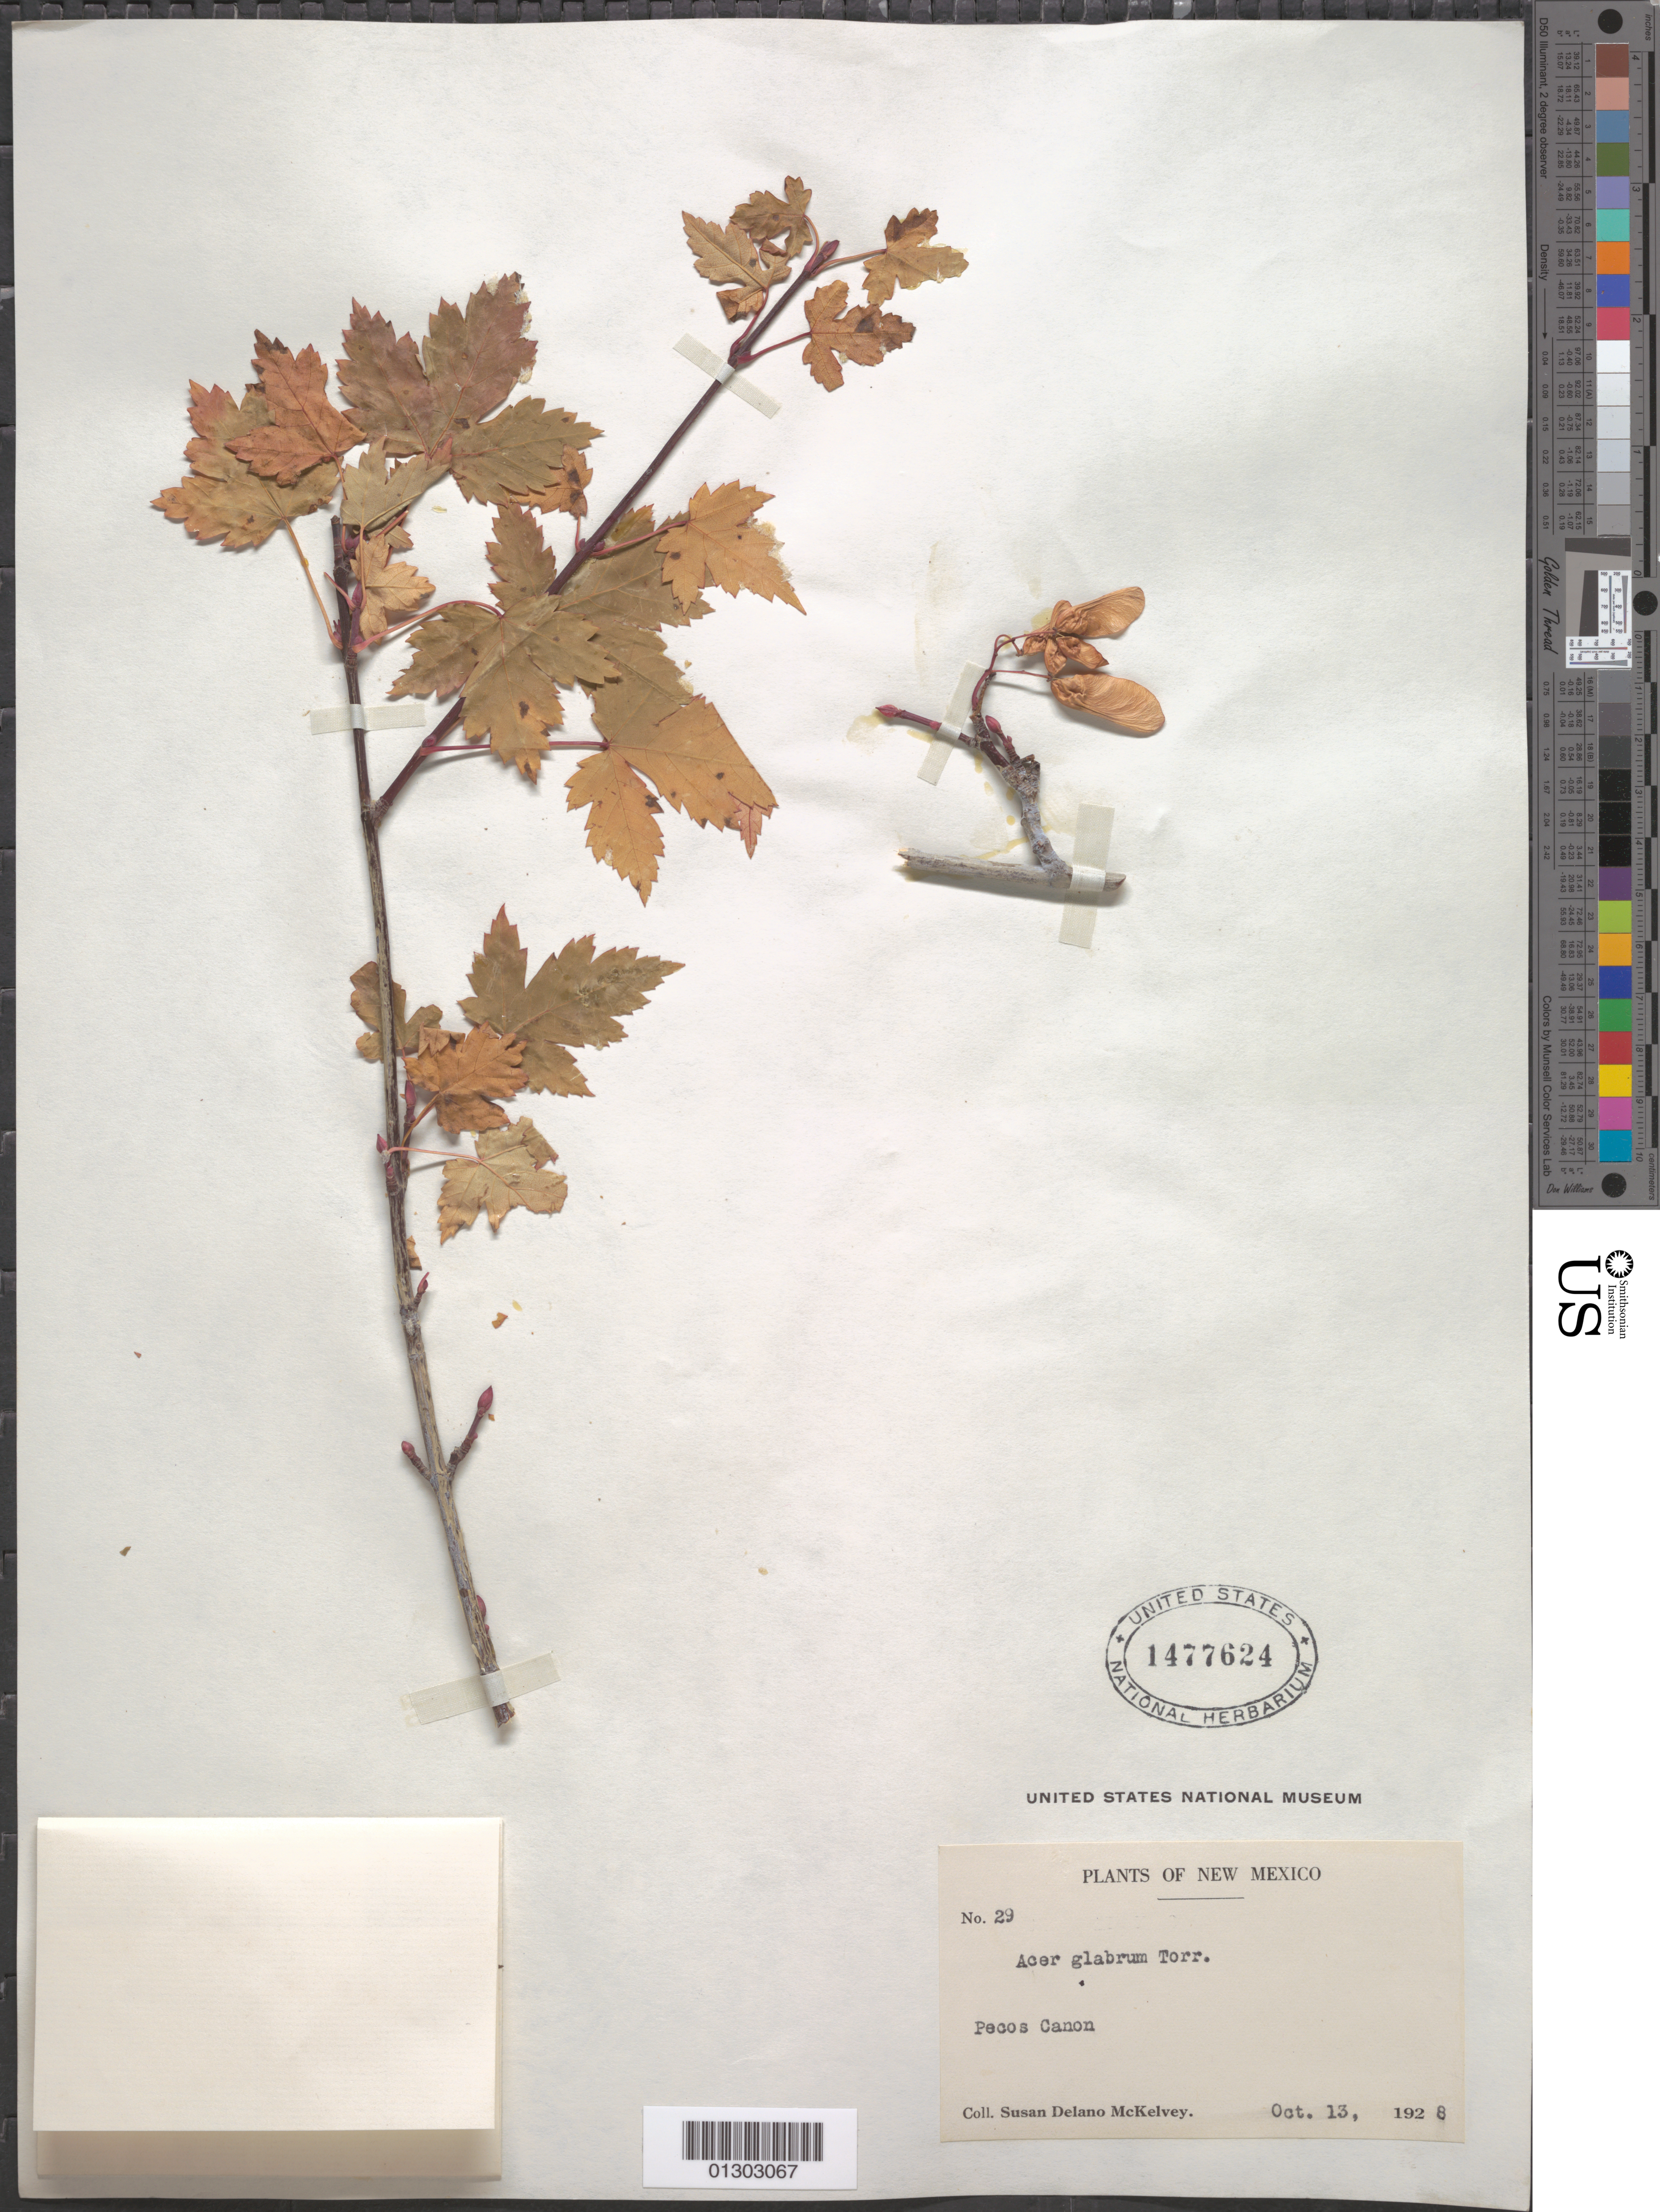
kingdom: Plantae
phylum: Tracheophyta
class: Magnoliopsida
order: Sapindales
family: Sapindaceae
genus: Acer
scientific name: Acer glabrum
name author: Torr.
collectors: S. A. McKelvey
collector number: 29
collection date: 1928-10-13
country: United States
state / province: New Mexico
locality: Pecos Canon.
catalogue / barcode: US 1477624